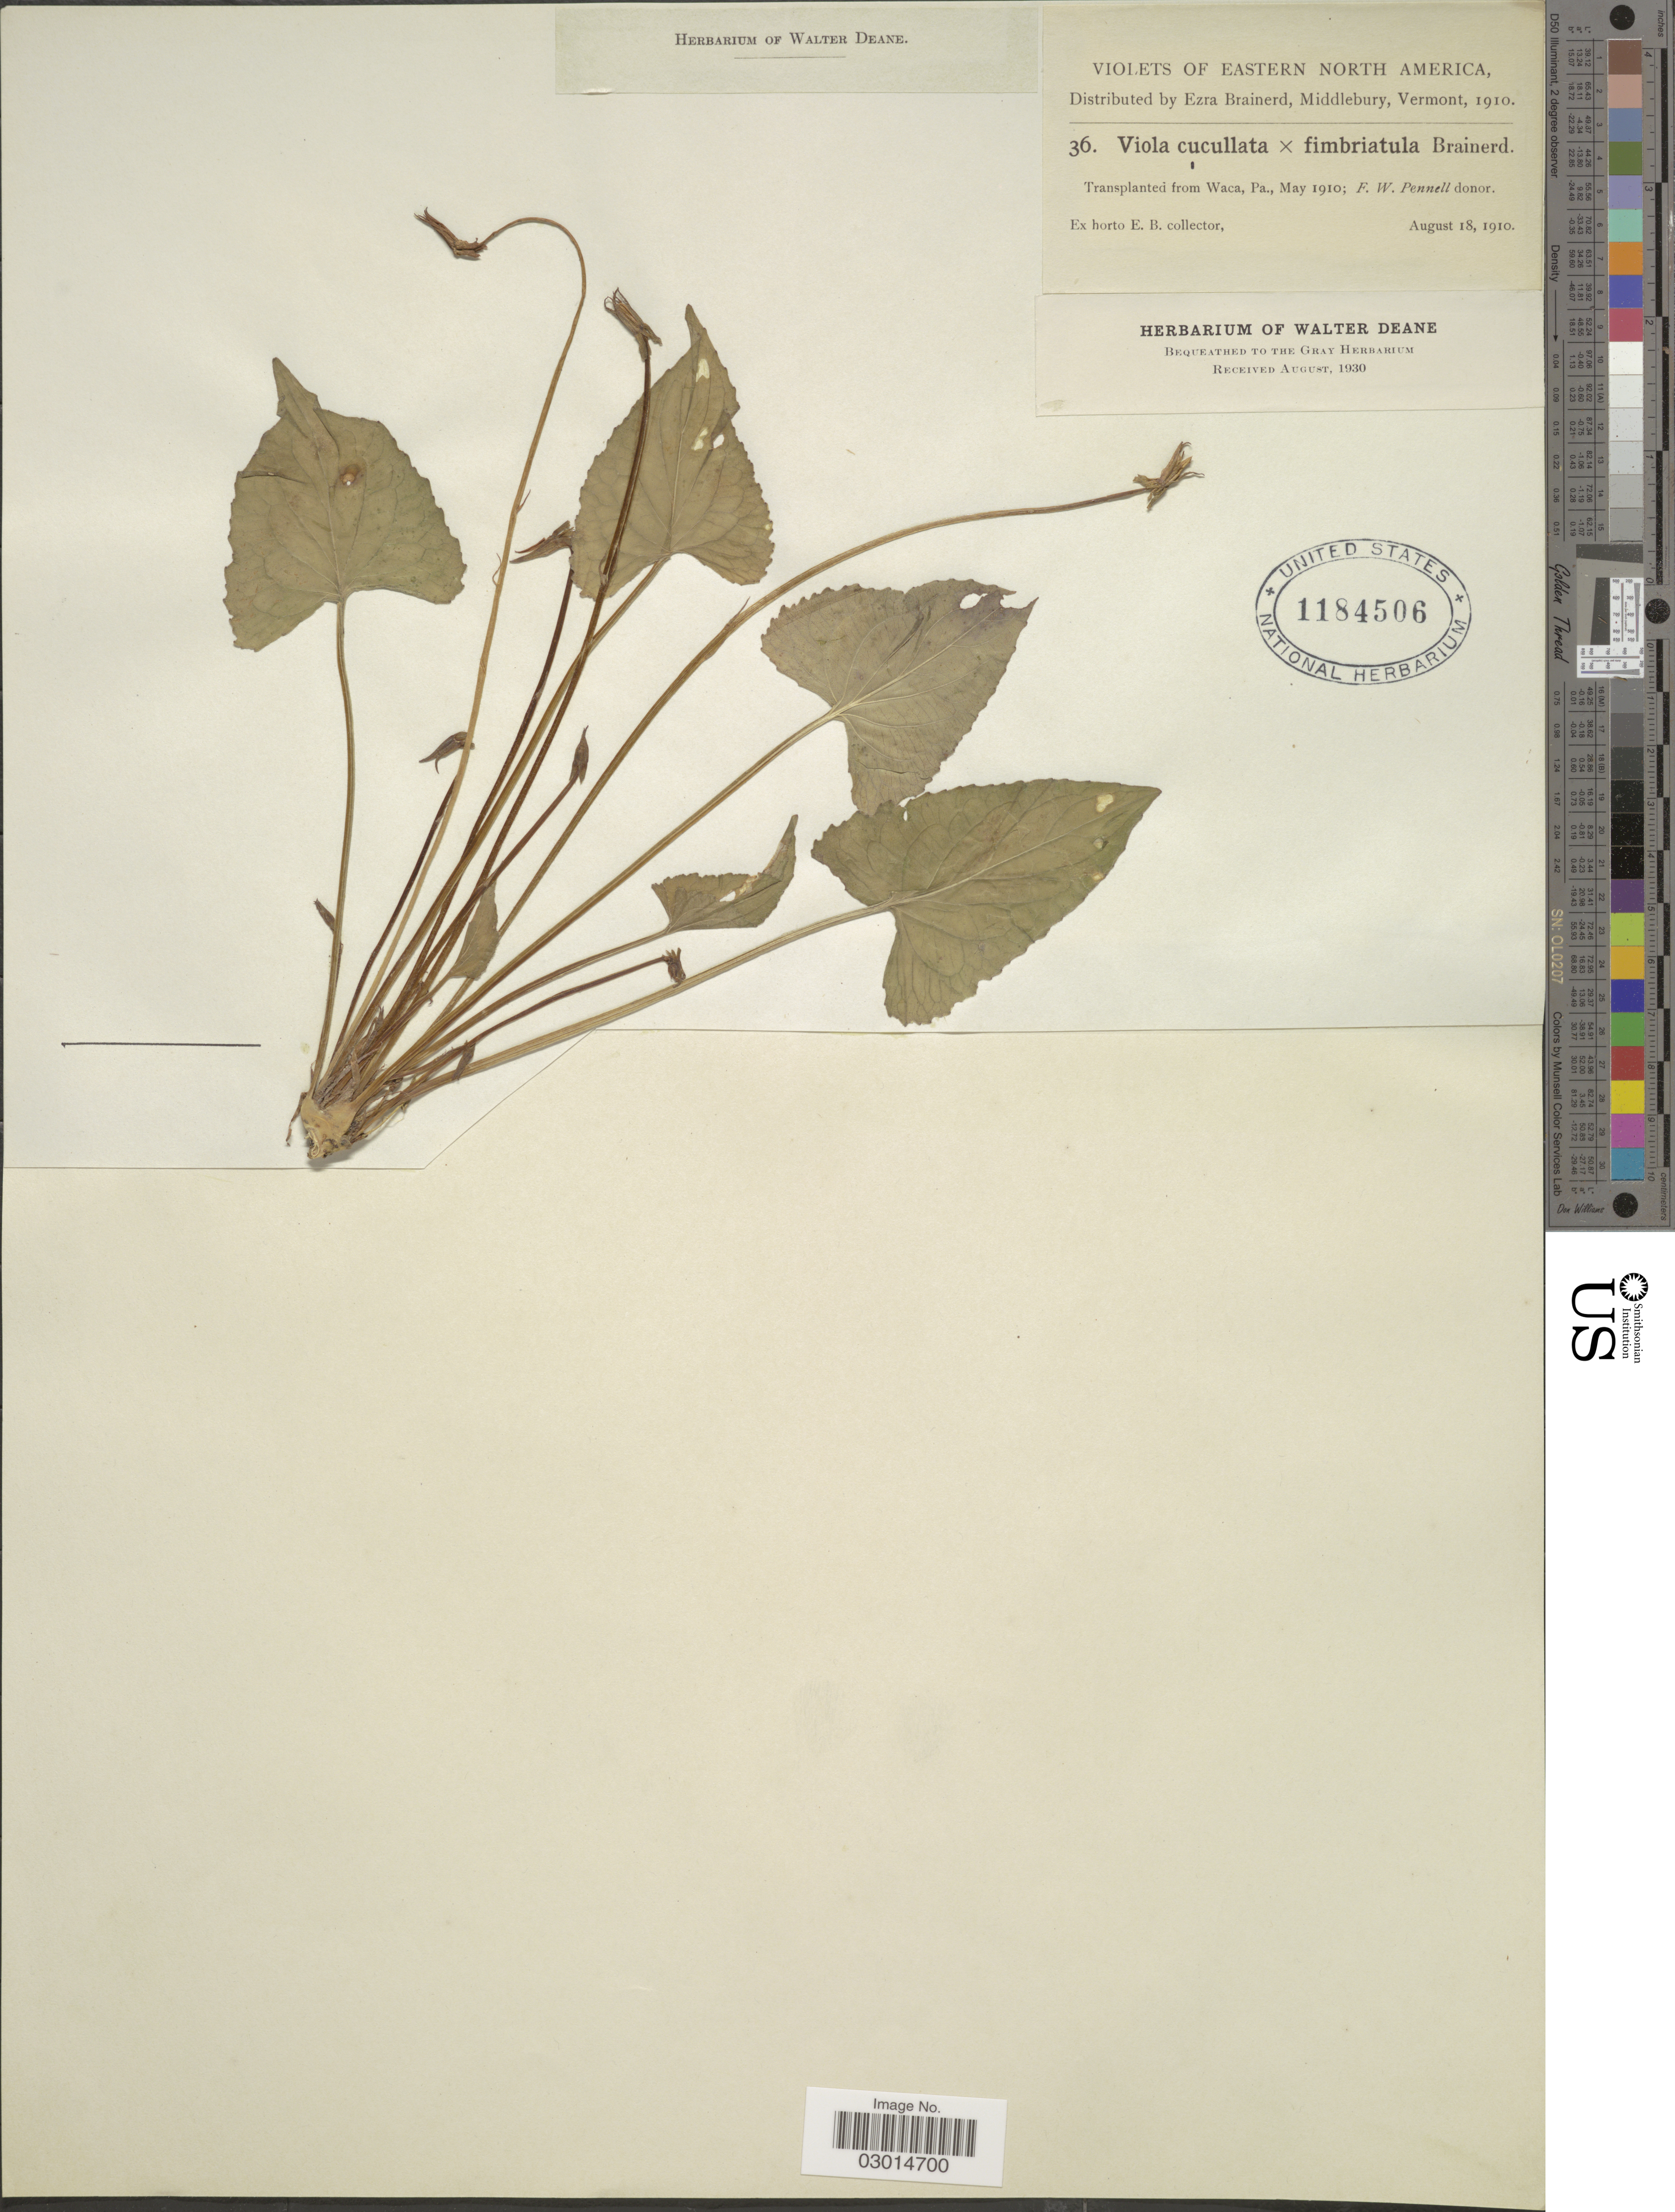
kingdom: Plantae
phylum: Tracheophyta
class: Magnoliopsida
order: Malpighiales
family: Violaceae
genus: Viola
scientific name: Viola cucullata x V. fimbriatula Small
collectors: ex herb. Ezra Brainerd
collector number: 36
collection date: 1910-08-18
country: United States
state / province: Pennsylvania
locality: Eastern North America. Transplanted from Waca, Pa.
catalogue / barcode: US 1184506